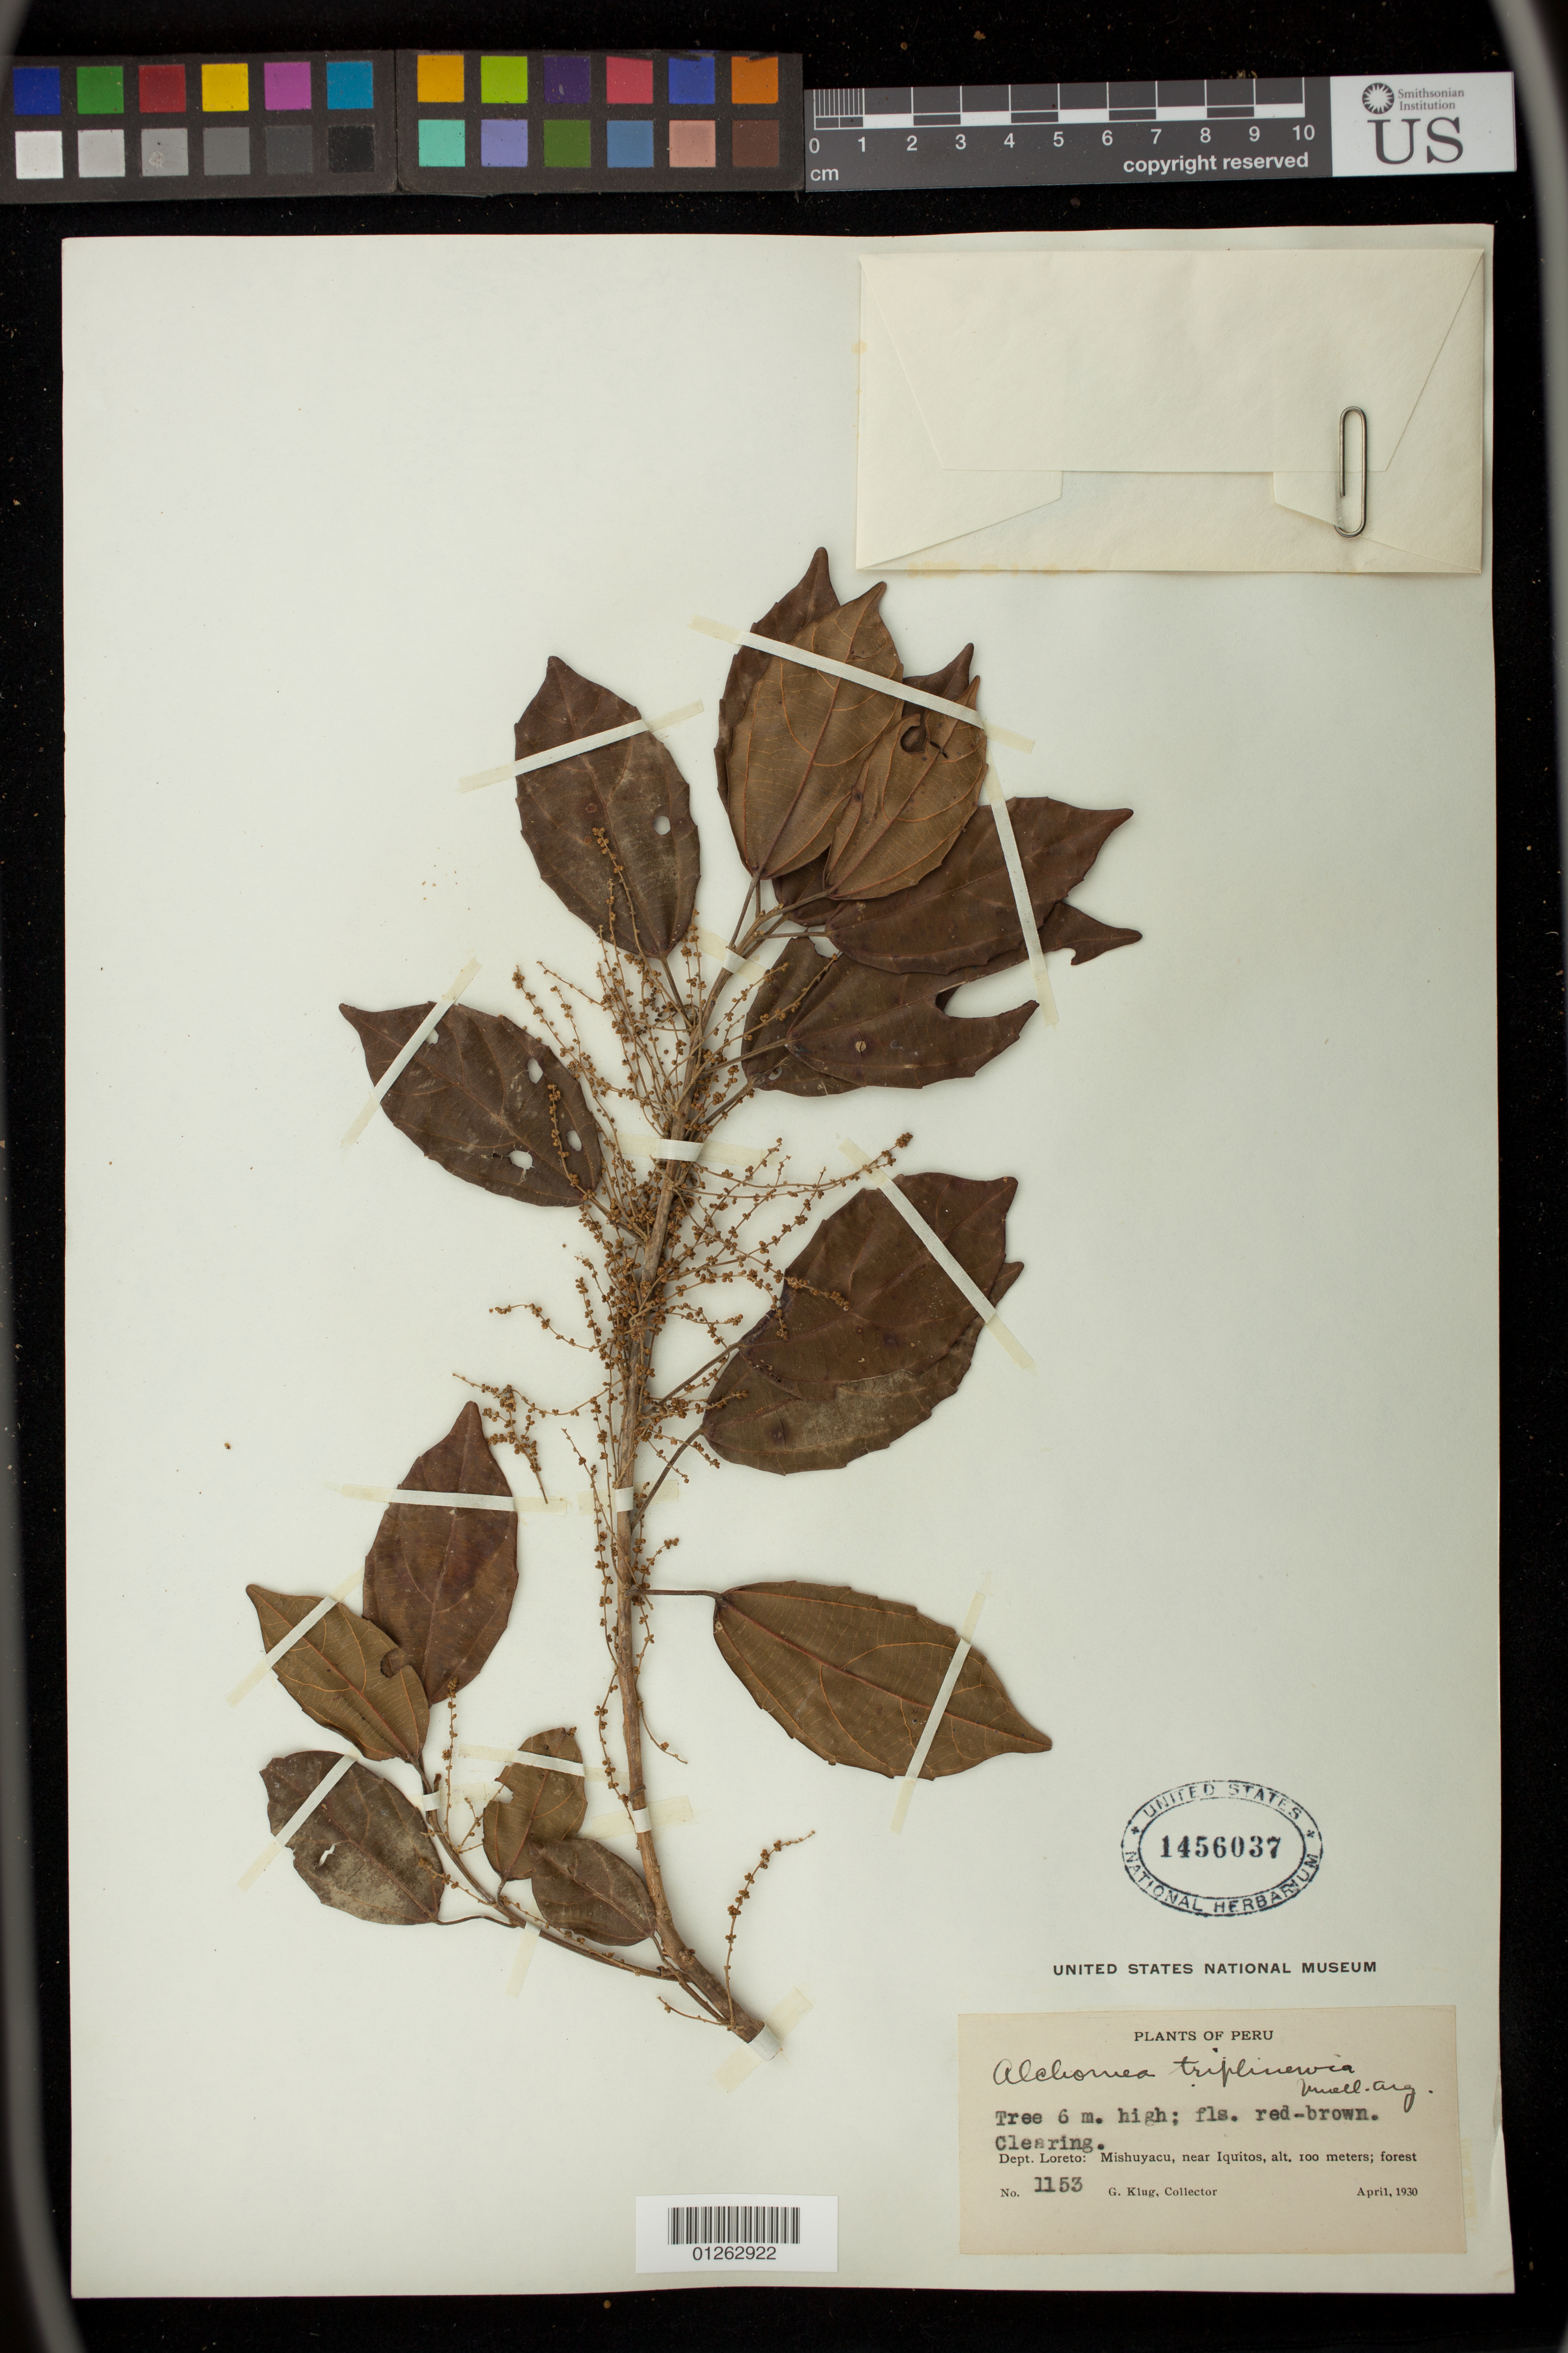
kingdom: Plantae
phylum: Tracheophyta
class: Magnoliopsida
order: Malpighiales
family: Euphorbiaceae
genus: Alchornea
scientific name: Alchornea triplinervia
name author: (Spreng.) Müll. Arg.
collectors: G. Klug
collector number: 1153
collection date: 1930-04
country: Peru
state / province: Loreto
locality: Mishuyacu, near Iquitos.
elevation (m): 100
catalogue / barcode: US 1456037